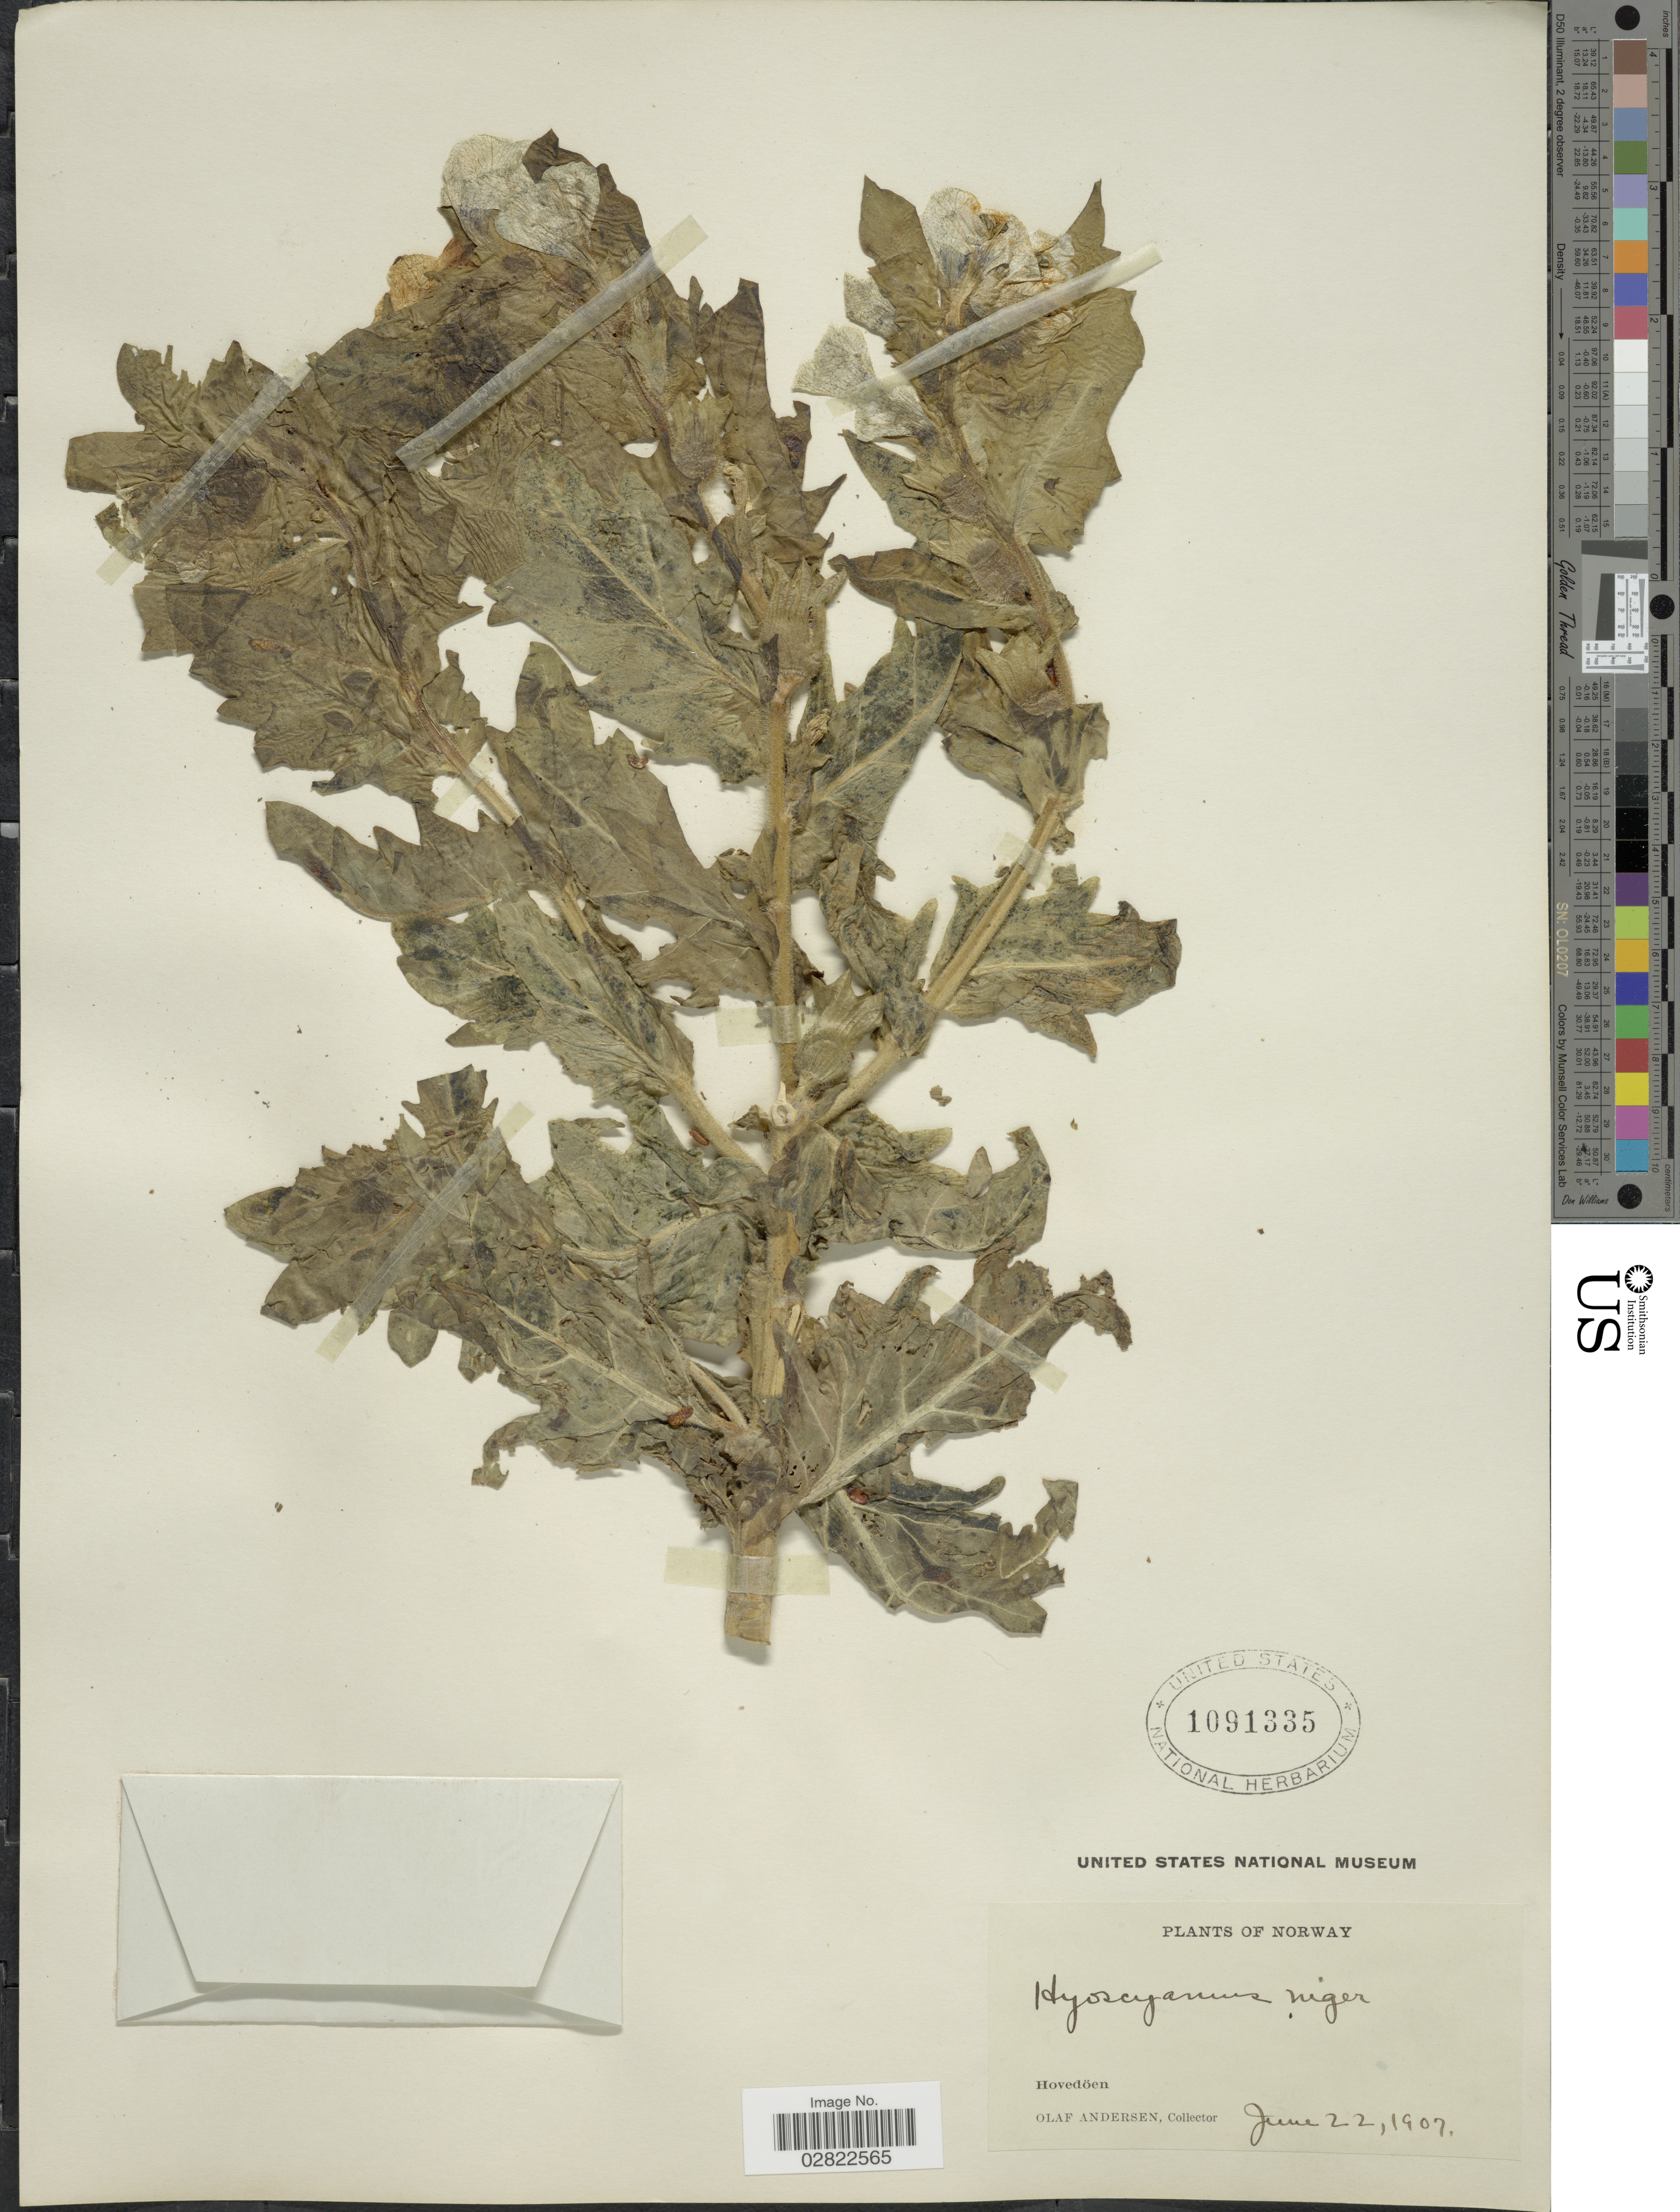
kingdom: Plantae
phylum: Tracheophyta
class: Magnoliopsida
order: Solanales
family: Solanaceae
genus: Hyoscyamus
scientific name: Hyoscyamus niger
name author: L.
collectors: O. Andersen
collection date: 1907-06-22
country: Norway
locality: Hovedöen.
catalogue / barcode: US 1091335